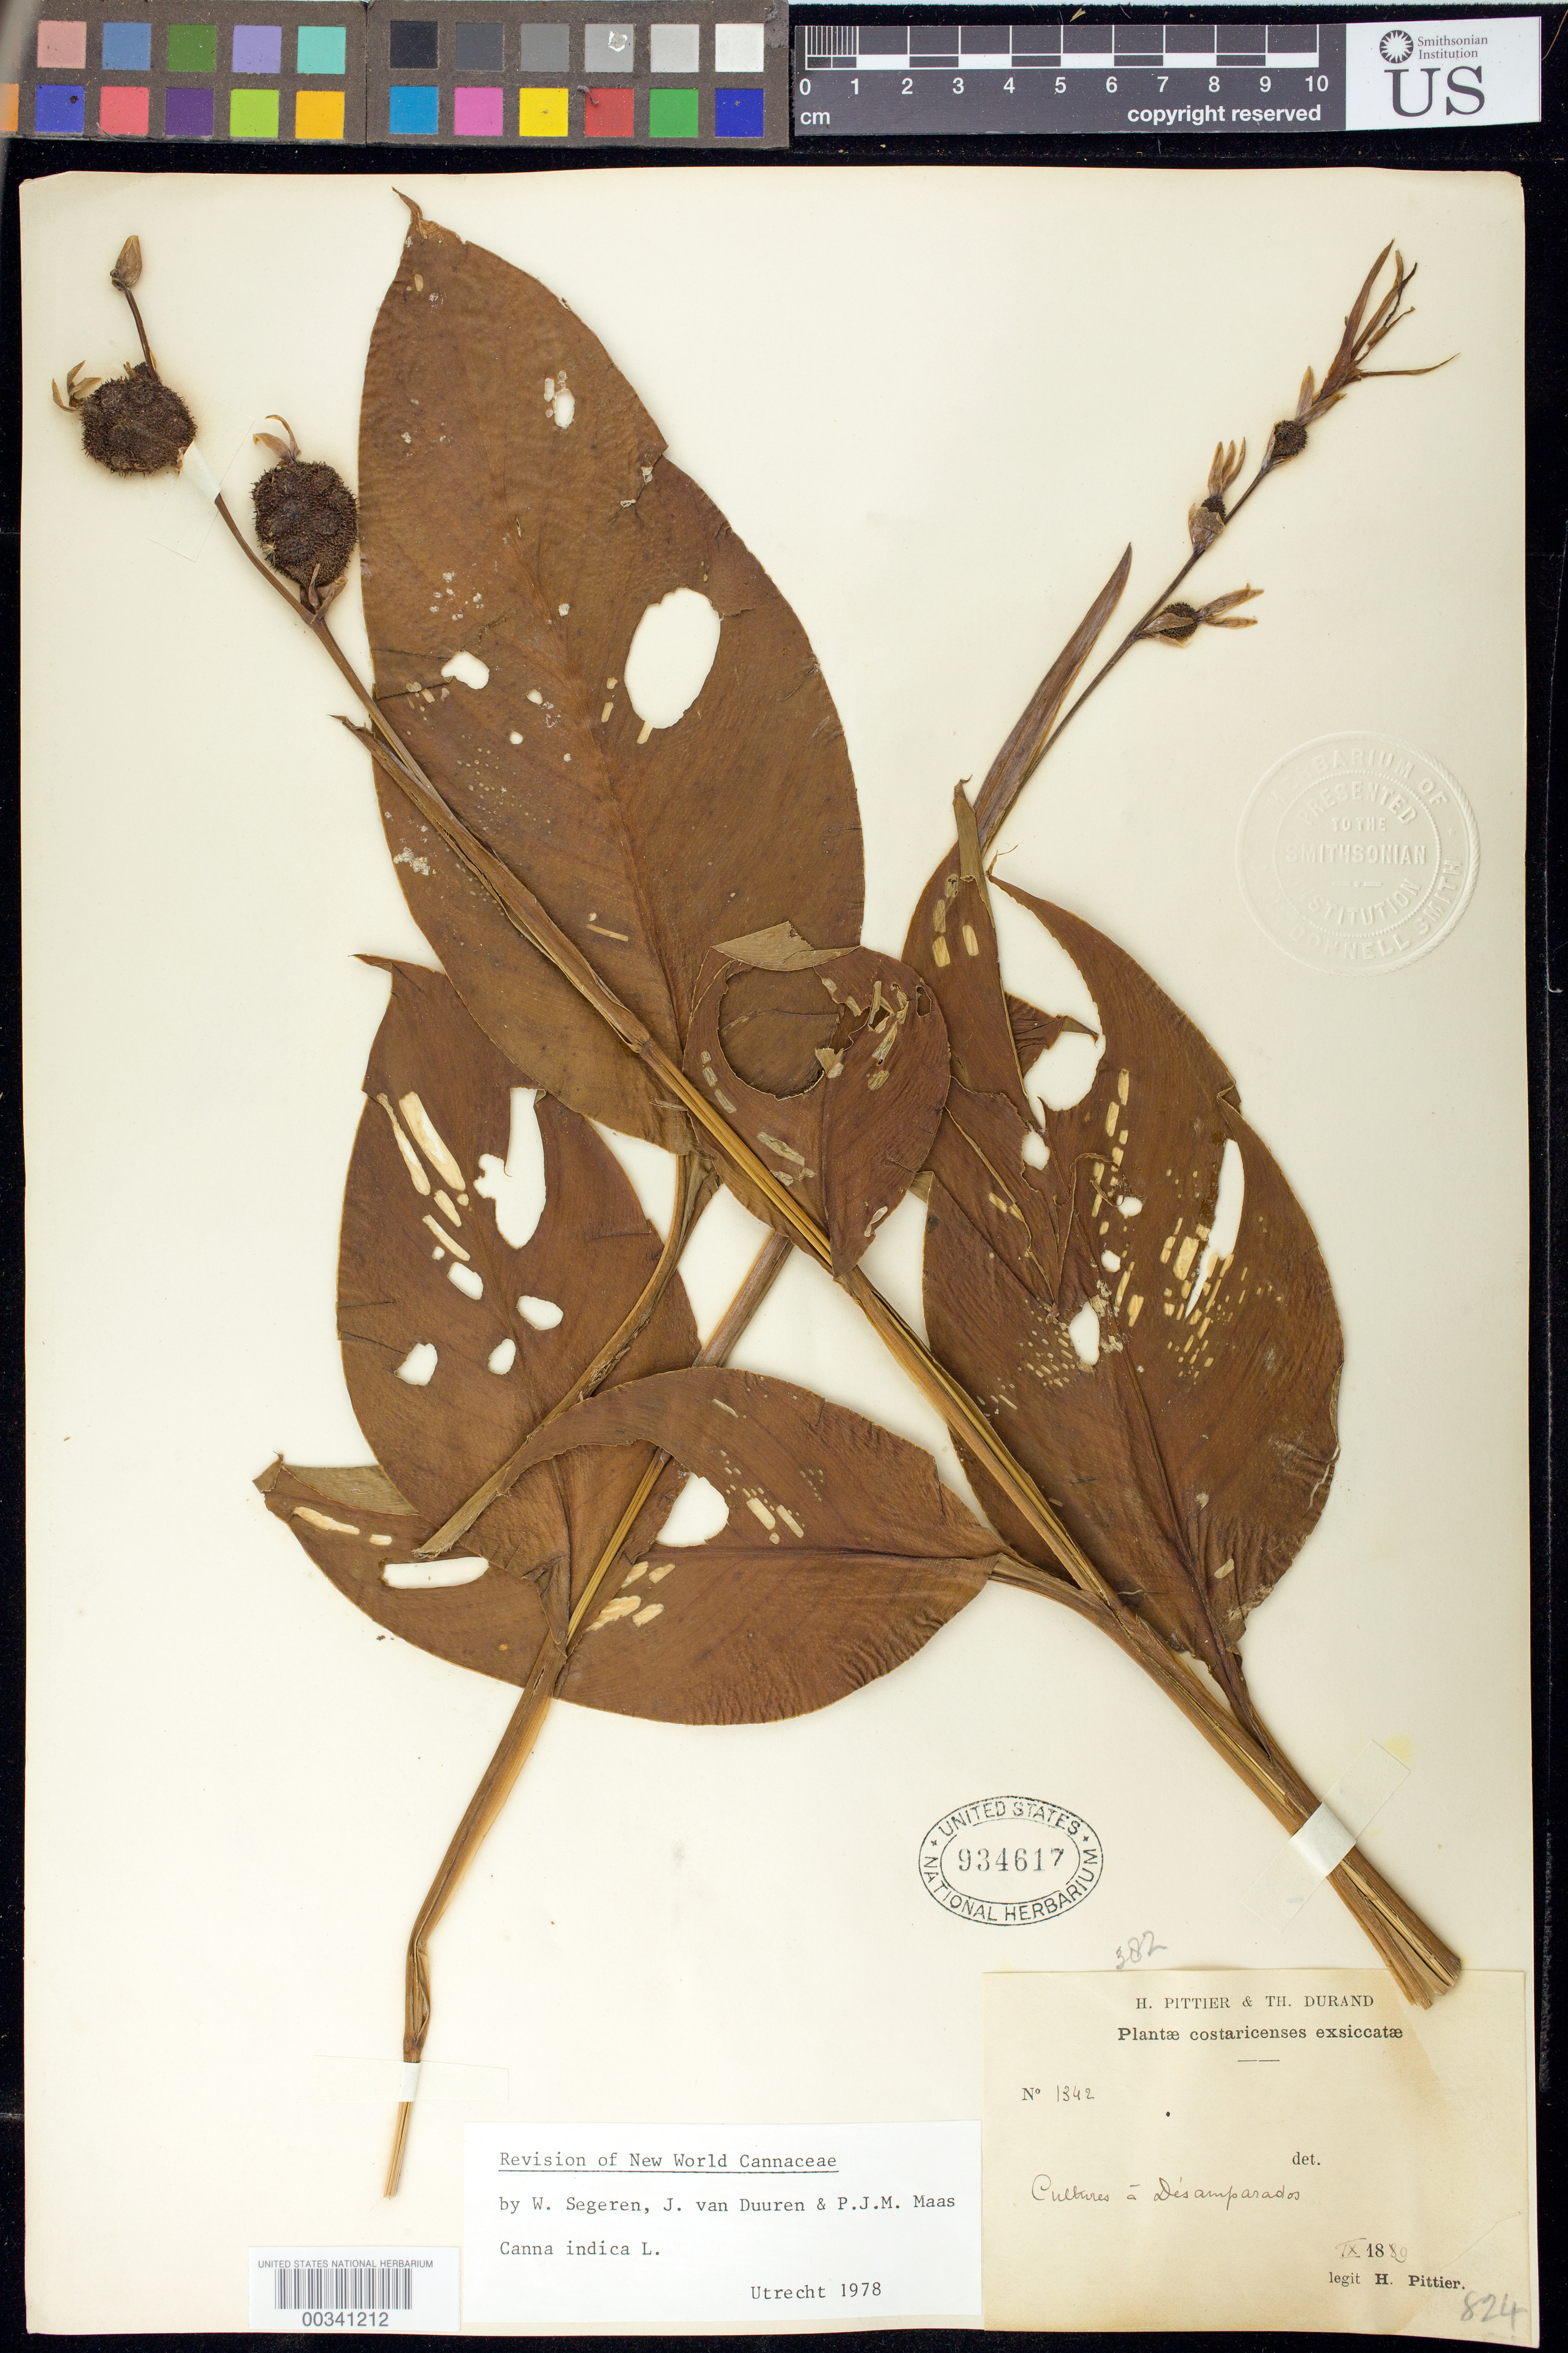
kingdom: Plantae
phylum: Tracheophyta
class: Liliopsida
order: Zingiberales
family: Cannaceae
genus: Canna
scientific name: Canna indica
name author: L.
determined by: Segeren, W.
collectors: H. F. Pittier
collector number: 1342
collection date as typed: Sep 1889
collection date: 1889-09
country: Costa Rica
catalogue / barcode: US 934617